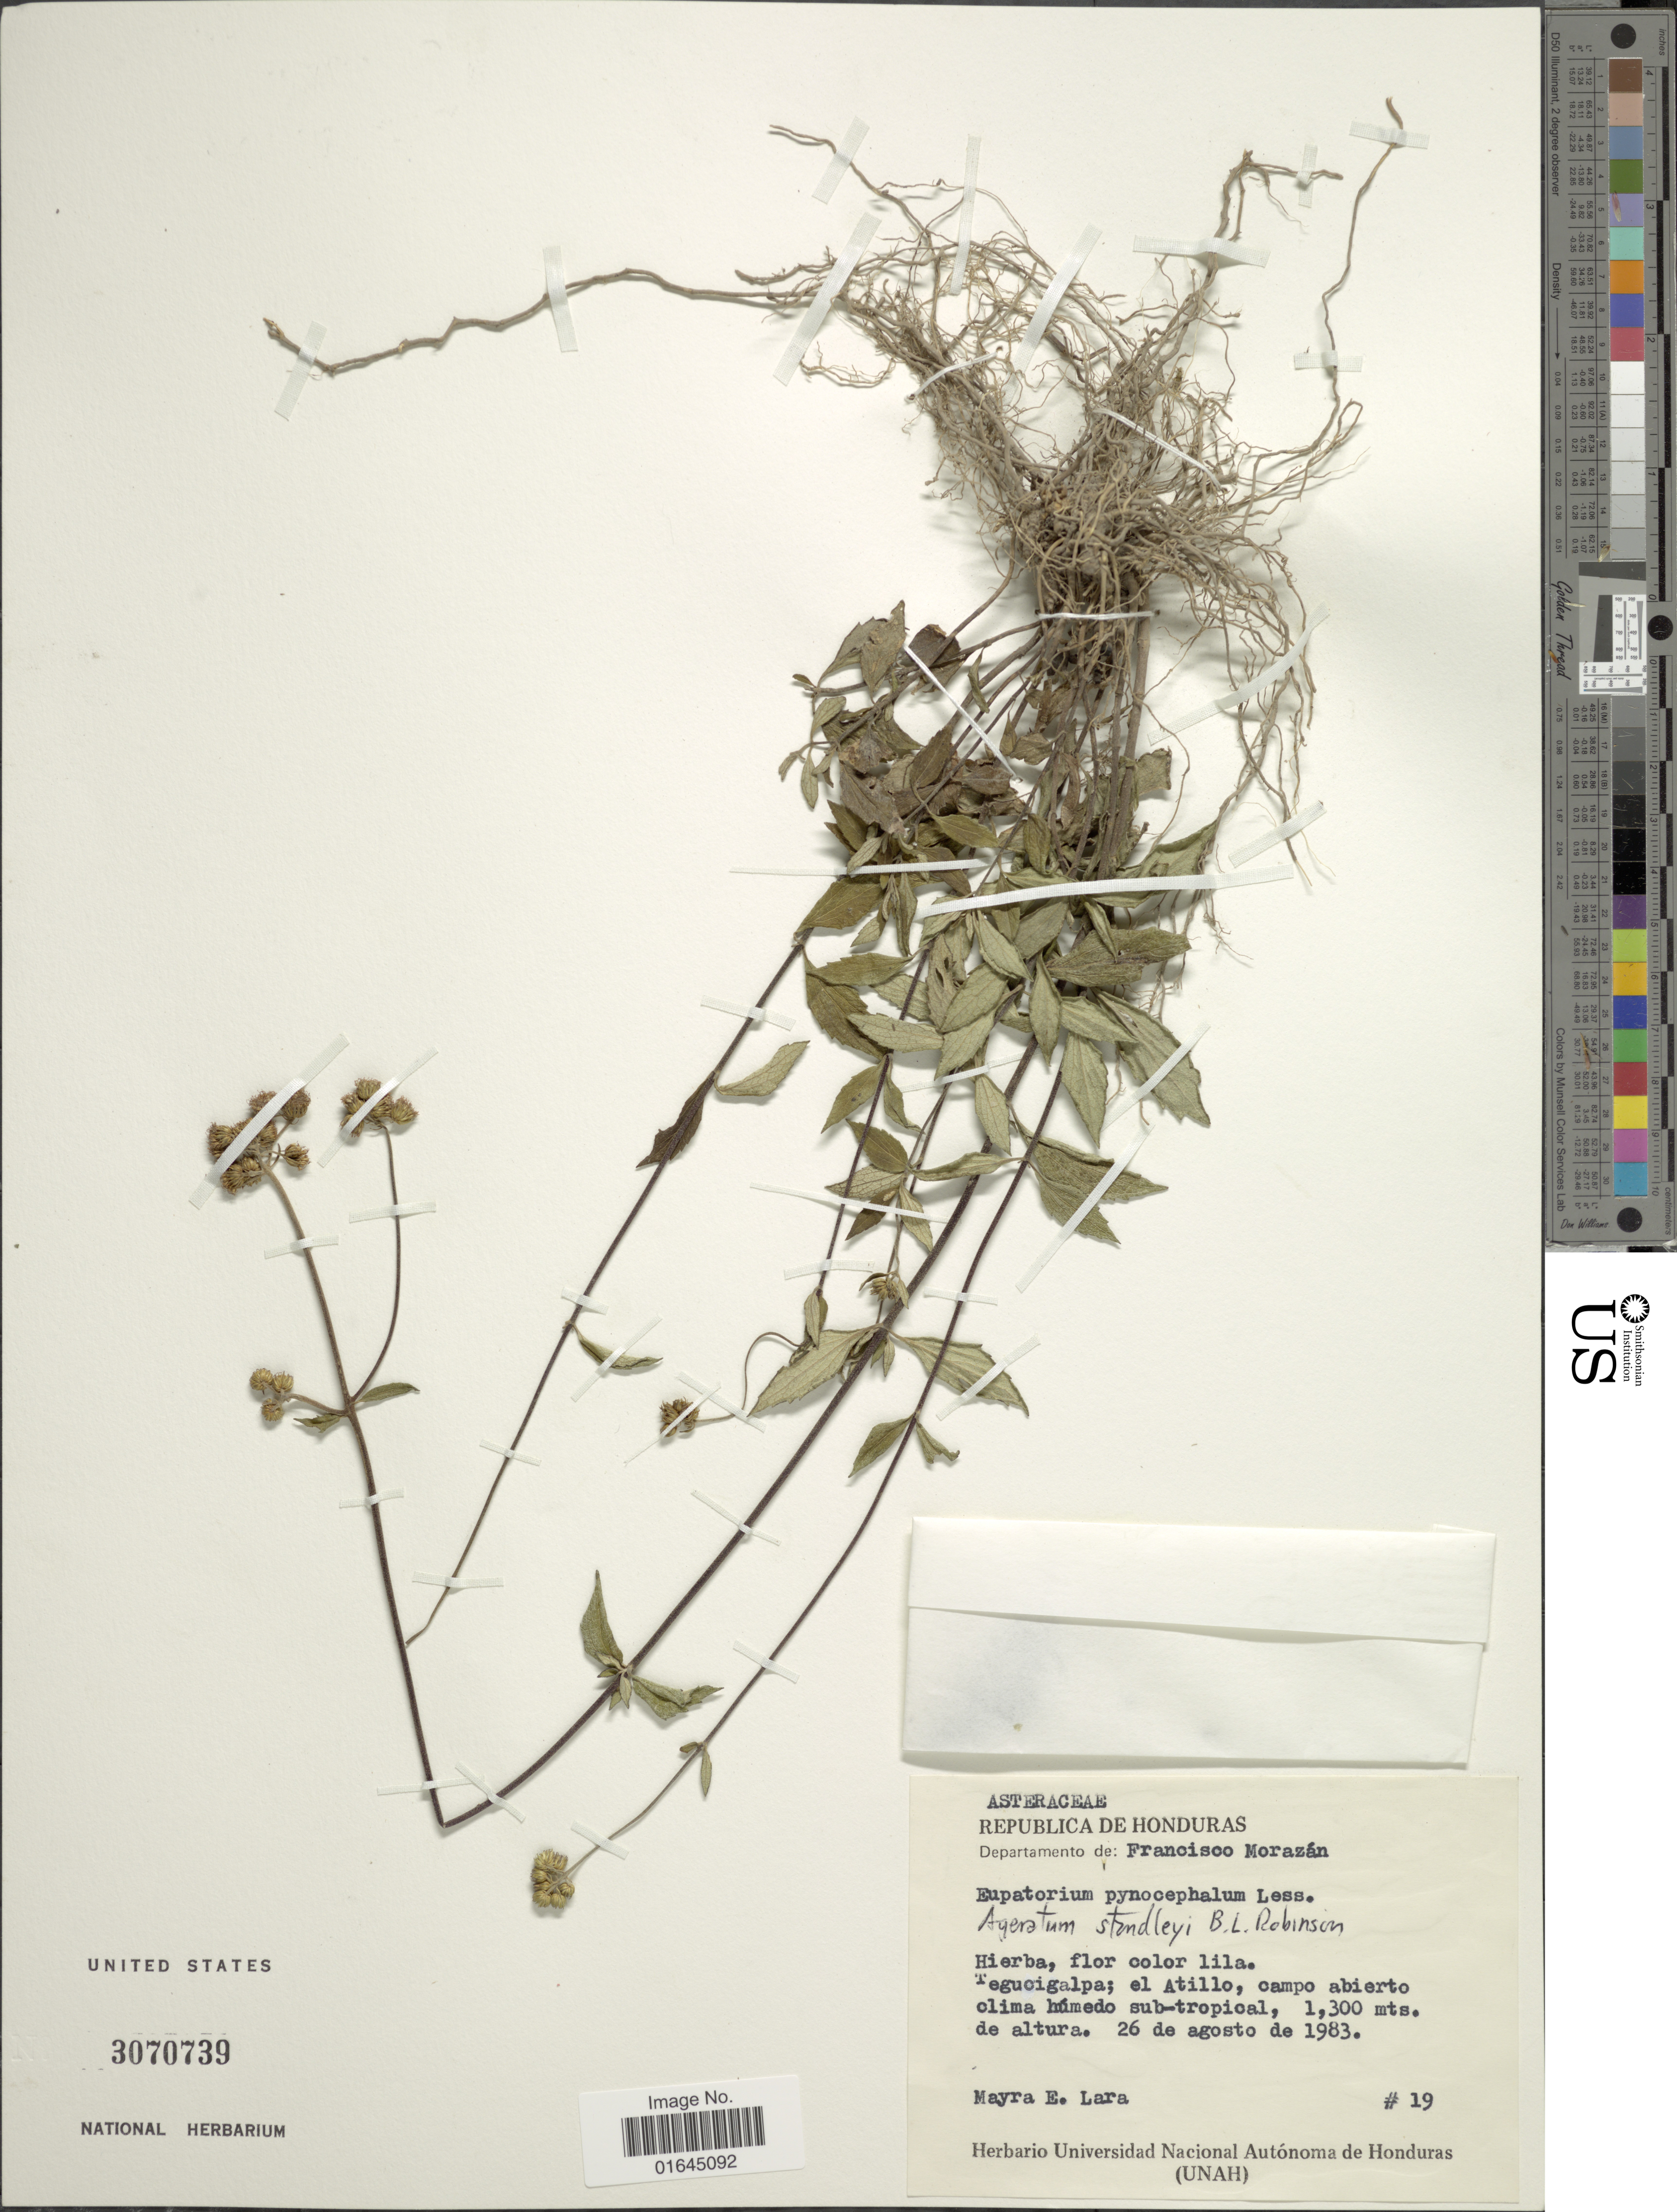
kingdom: Plantae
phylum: Tracheophyta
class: Magnoliopsida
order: Asterales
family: Asteraceae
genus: Ageratum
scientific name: Ageratum standleyi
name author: B.L. Rob.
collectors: M. Lara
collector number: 19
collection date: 1983-08-26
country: Honduras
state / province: Fco. Morazán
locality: Departamento de: Francisco Morazán, Tegucigalpa; el Atillo, campo abierto cilma húmedo sub-tropical.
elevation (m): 1300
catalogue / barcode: US 3070739